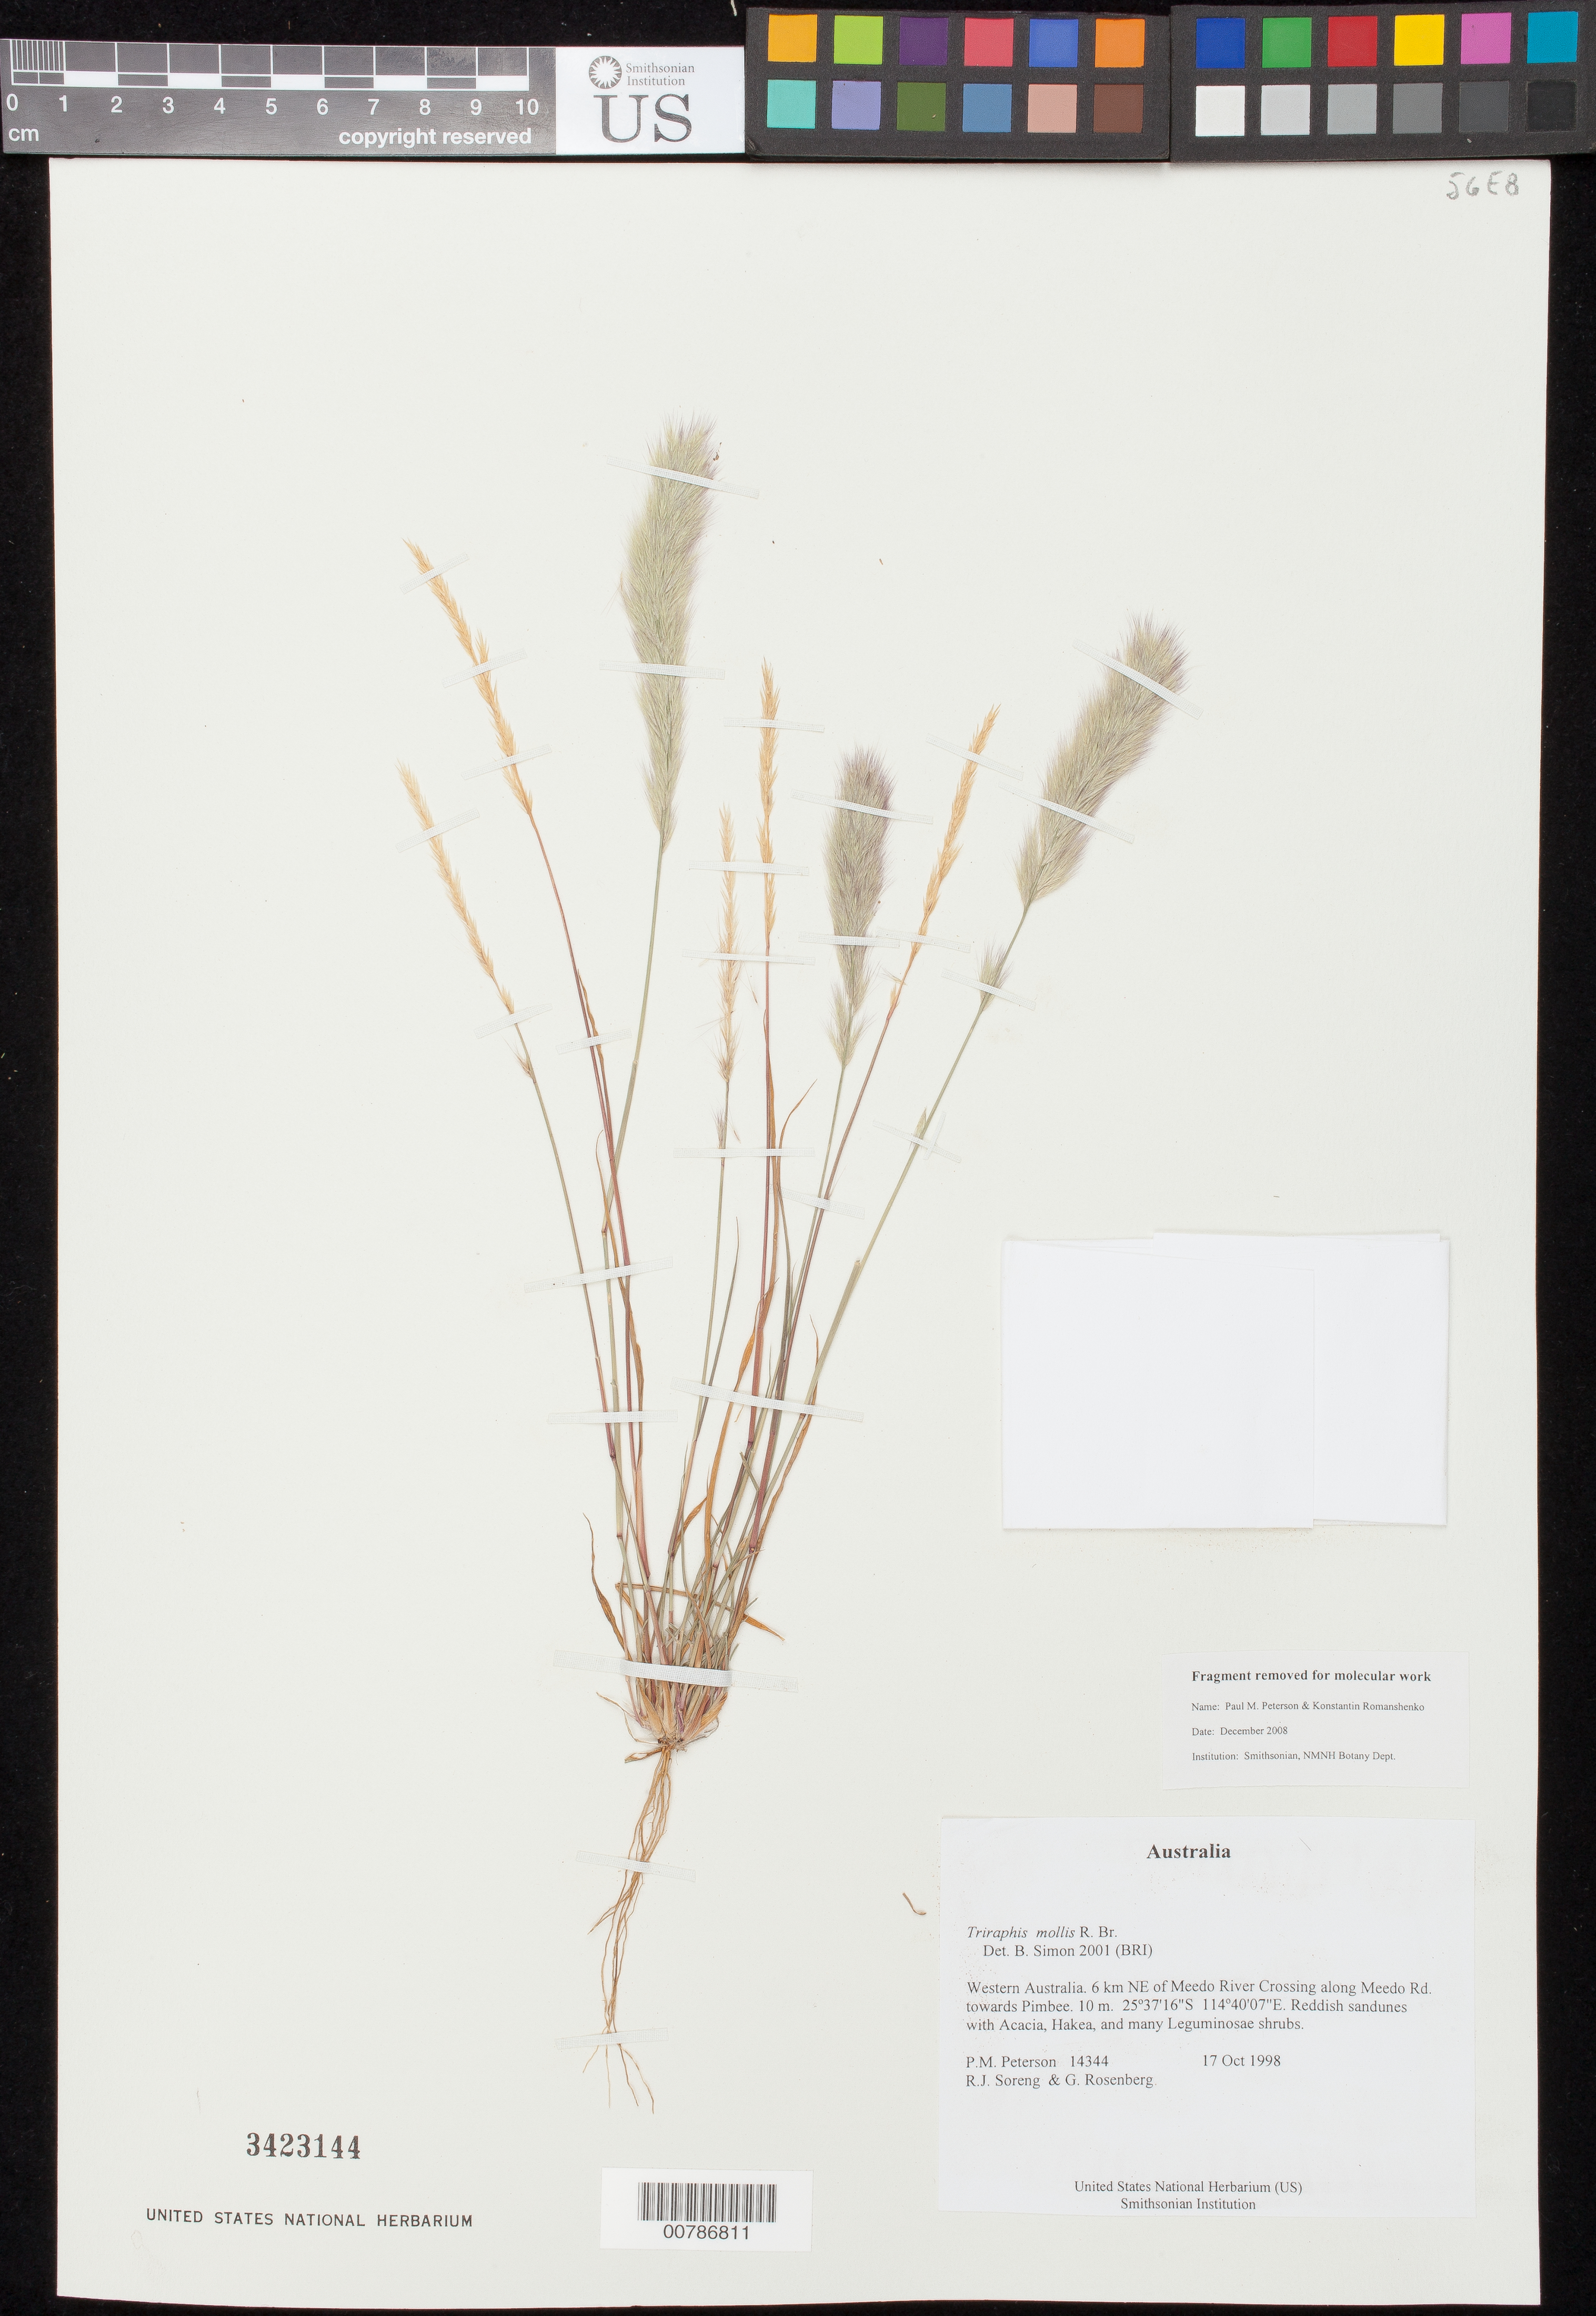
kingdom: Plantae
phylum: Tracheophyta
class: Liliopsida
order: Poales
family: Poaceae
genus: Triraphis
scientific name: Triraphis mollis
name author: R. Br.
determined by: Simon, B.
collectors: P. M. Peterson, R. J. Soreng & G. Rosenberg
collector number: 14344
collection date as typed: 17 Oct 1998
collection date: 1998-10-17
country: Australia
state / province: Western Australia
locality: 6 km NE of Meedo River Crossing along Meedo Rd. towards Pimbee.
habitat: Reddish sandunes with Acacia, Hakea, and many Leguminosae shrubs.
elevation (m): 10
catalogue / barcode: US 3423144